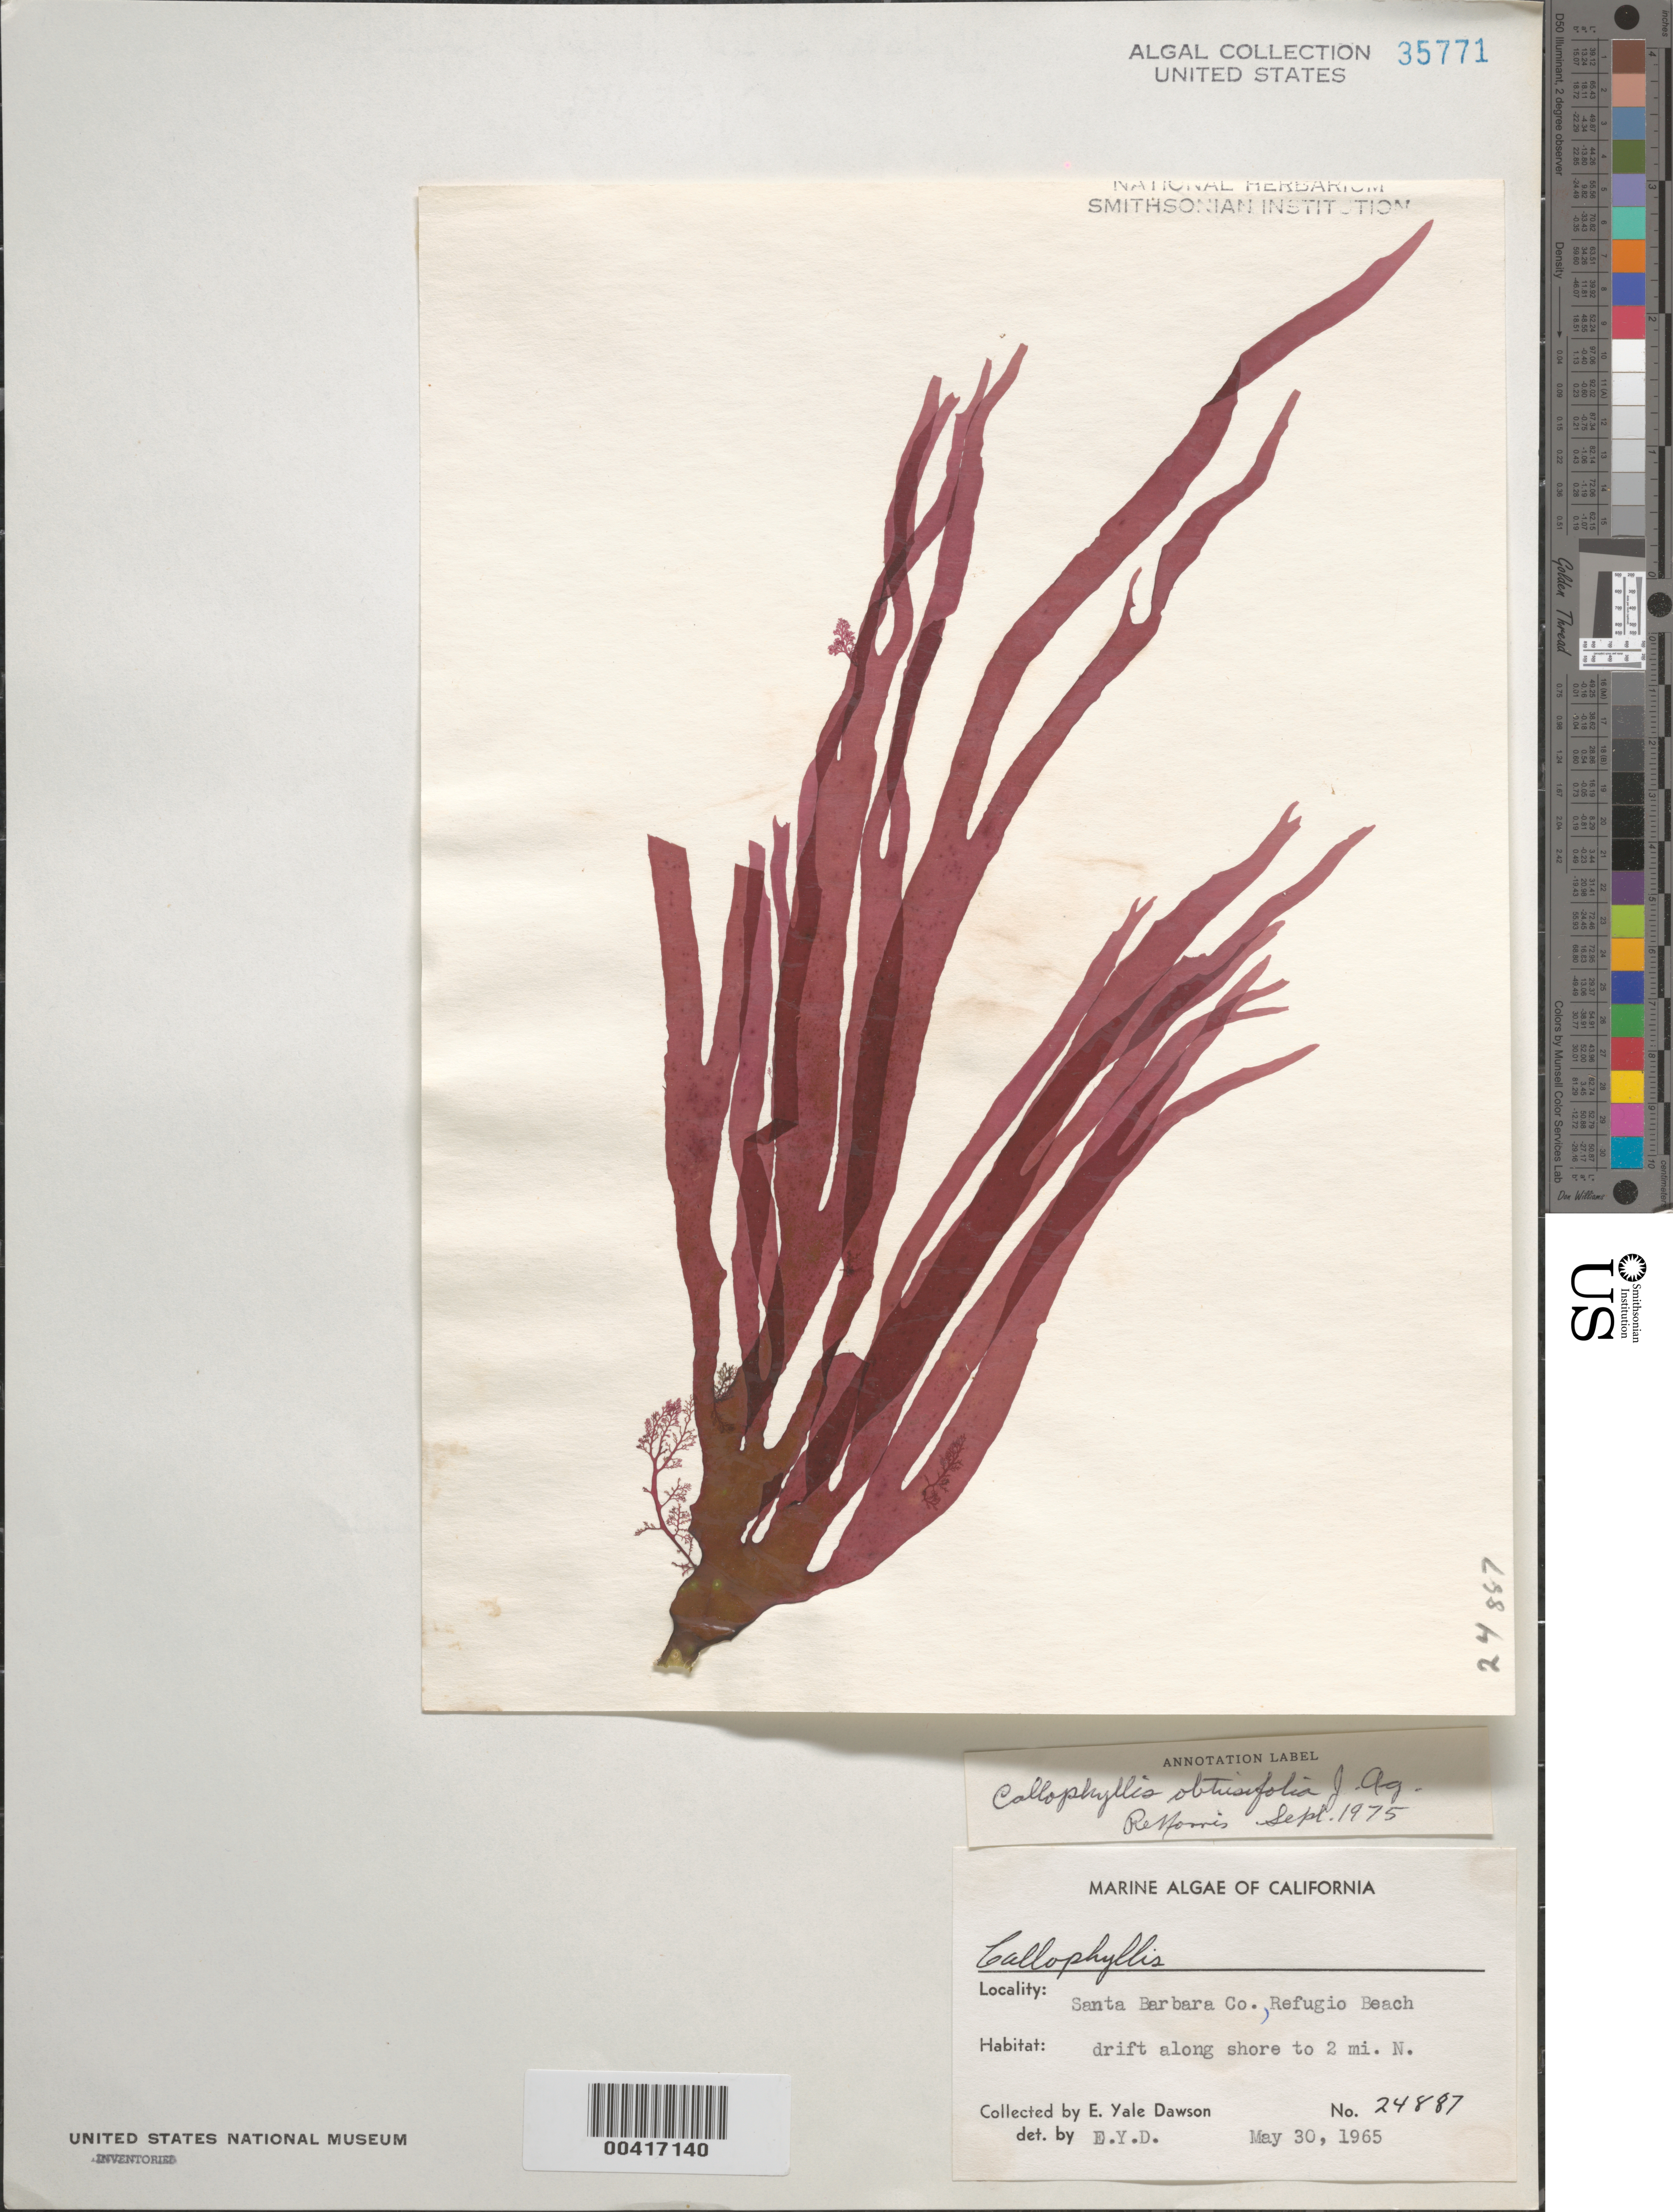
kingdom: Plantae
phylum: Rhodophyta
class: Florideophyceae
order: Gigartinales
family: Kallymeniaceae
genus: Callophyllis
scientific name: Callophyllis obtusifolia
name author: J. Agardh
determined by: Norris, R. E.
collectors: E. Y. Dawson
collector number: EYD 24887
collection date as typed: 30 May 1965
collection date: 1965-05-30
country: United States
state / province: California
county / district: Santa Barbara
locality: Refugio Beach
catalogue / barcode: US 35771